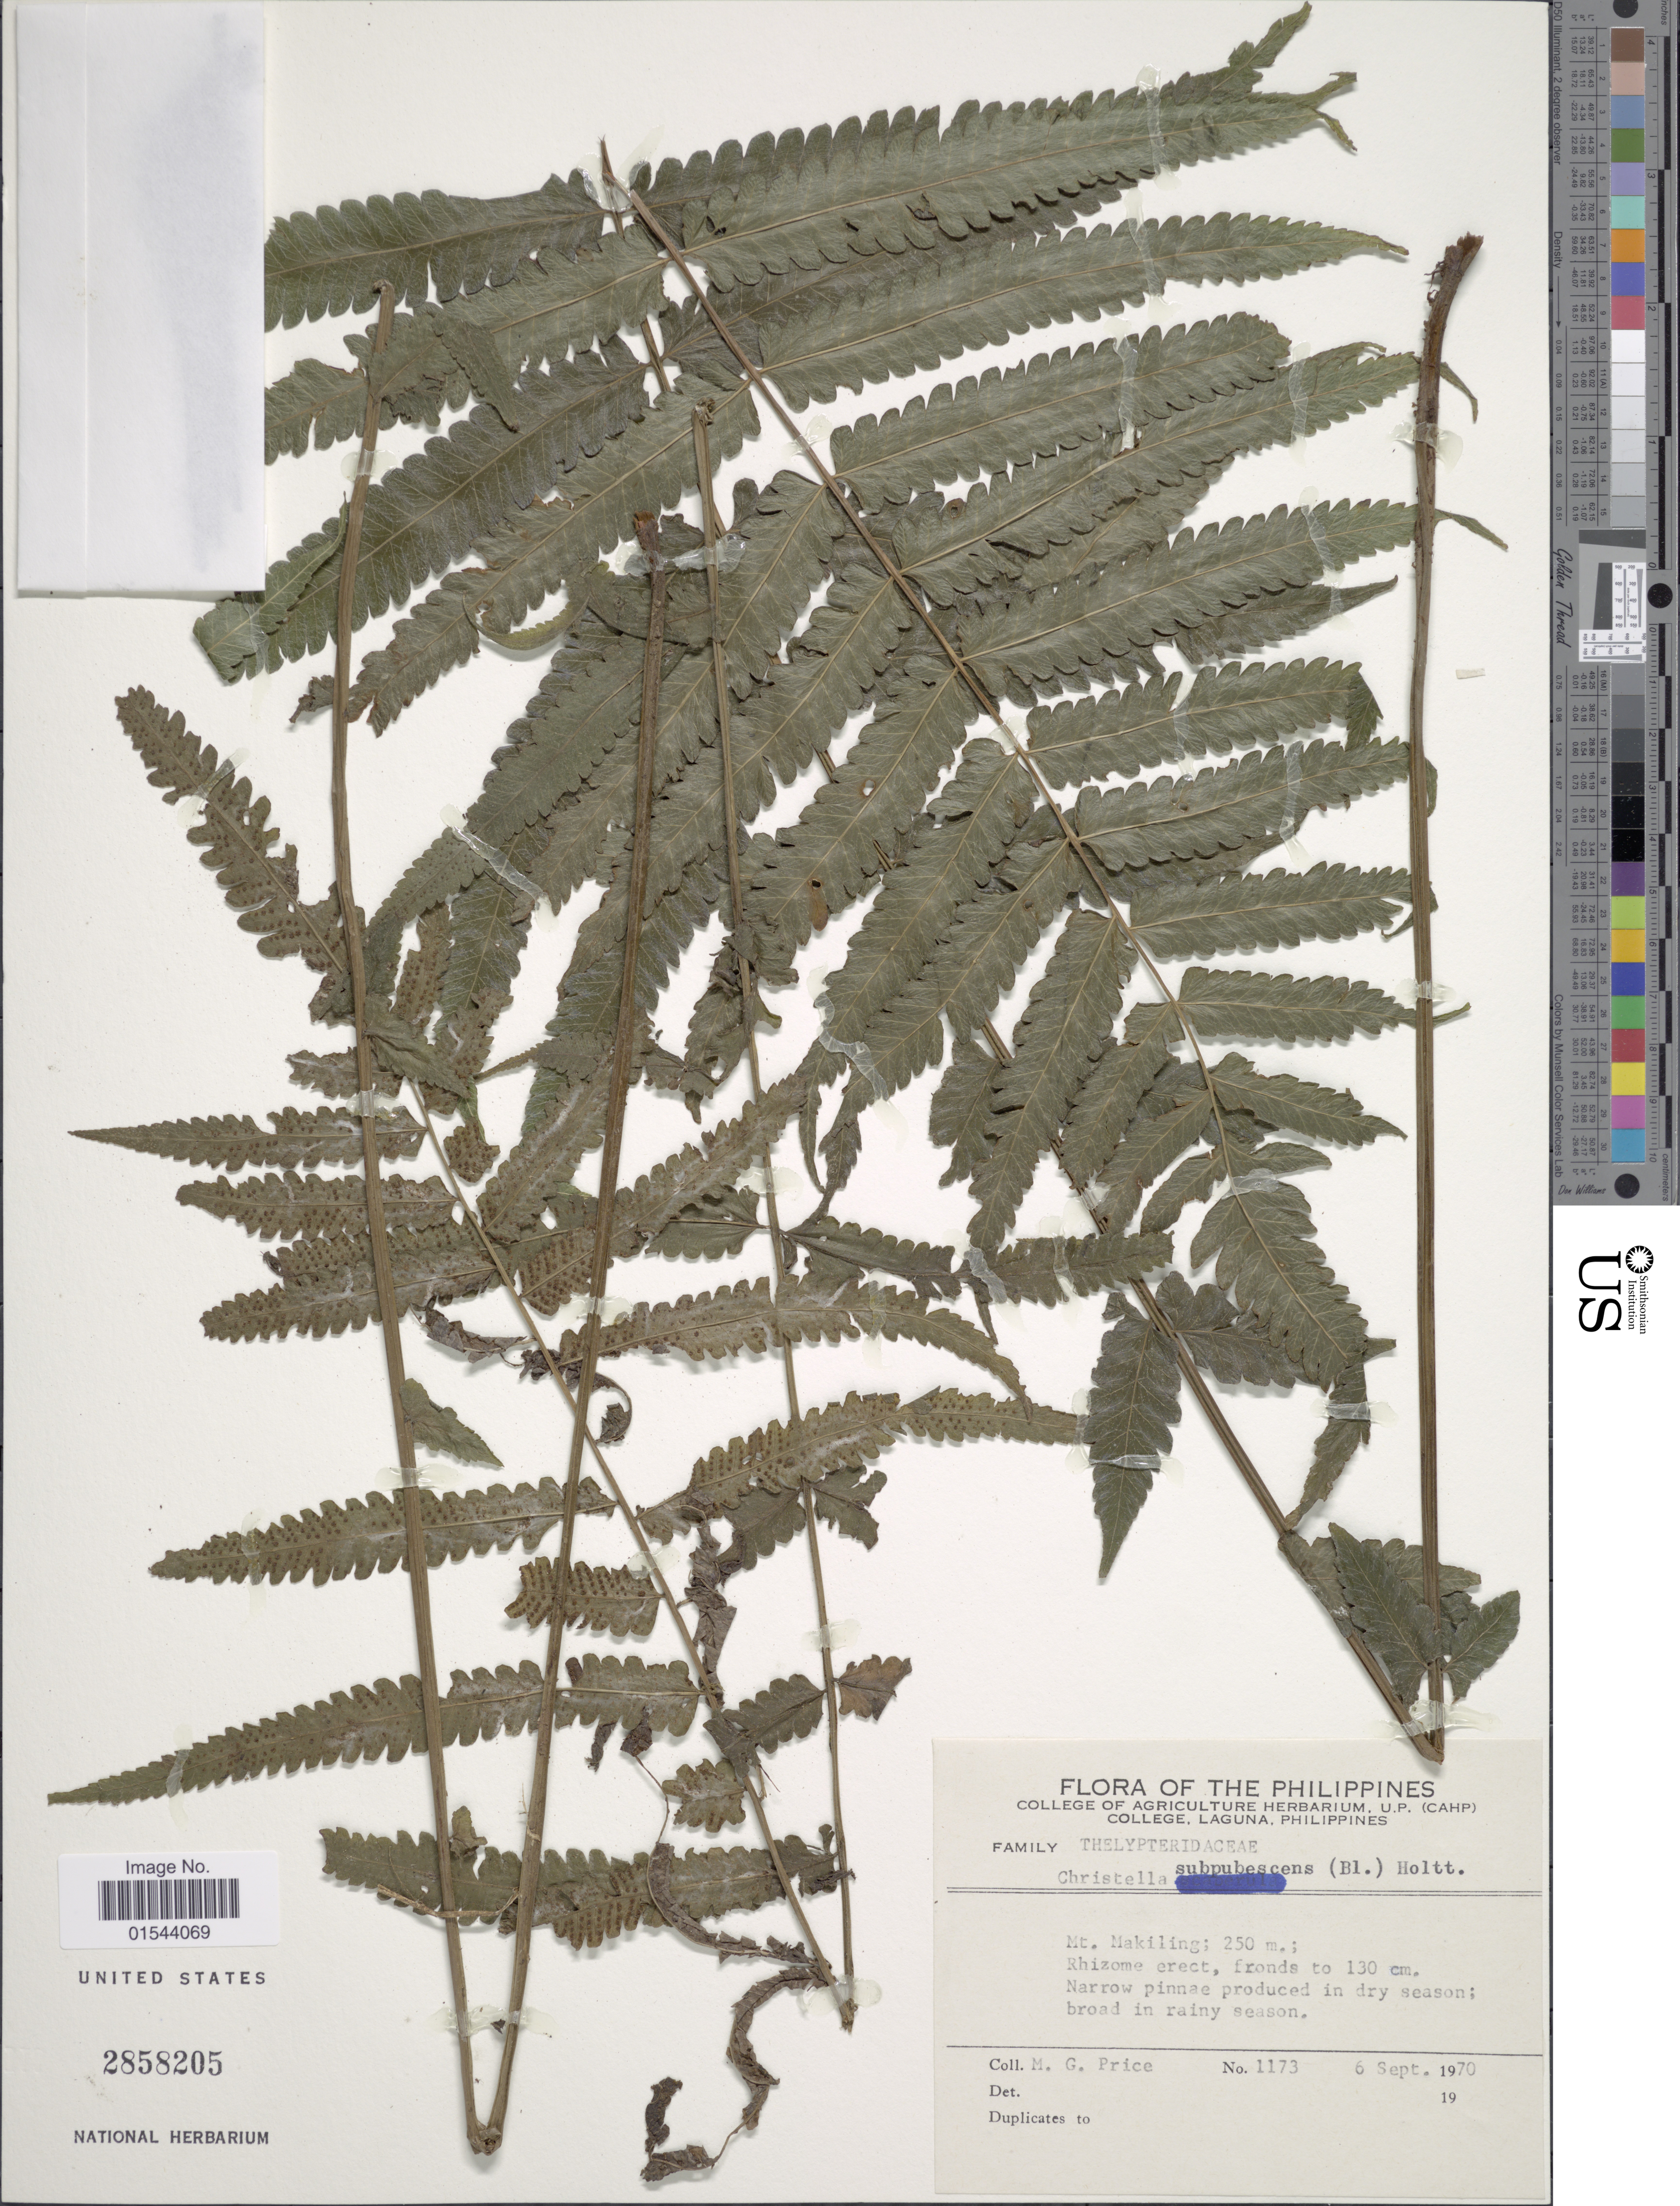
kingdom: Plantae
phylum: Tracheophyta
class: Polypodiopsida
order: Polypodiales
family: Thelypteridaceae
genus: Christella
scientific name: Christella subpubescens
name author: (Blume) Holttum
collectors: M. G. Price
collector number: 1173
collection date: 1970-09-06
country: Philippines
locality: Mt. Makiling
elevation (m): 250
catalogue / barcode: US 2858205